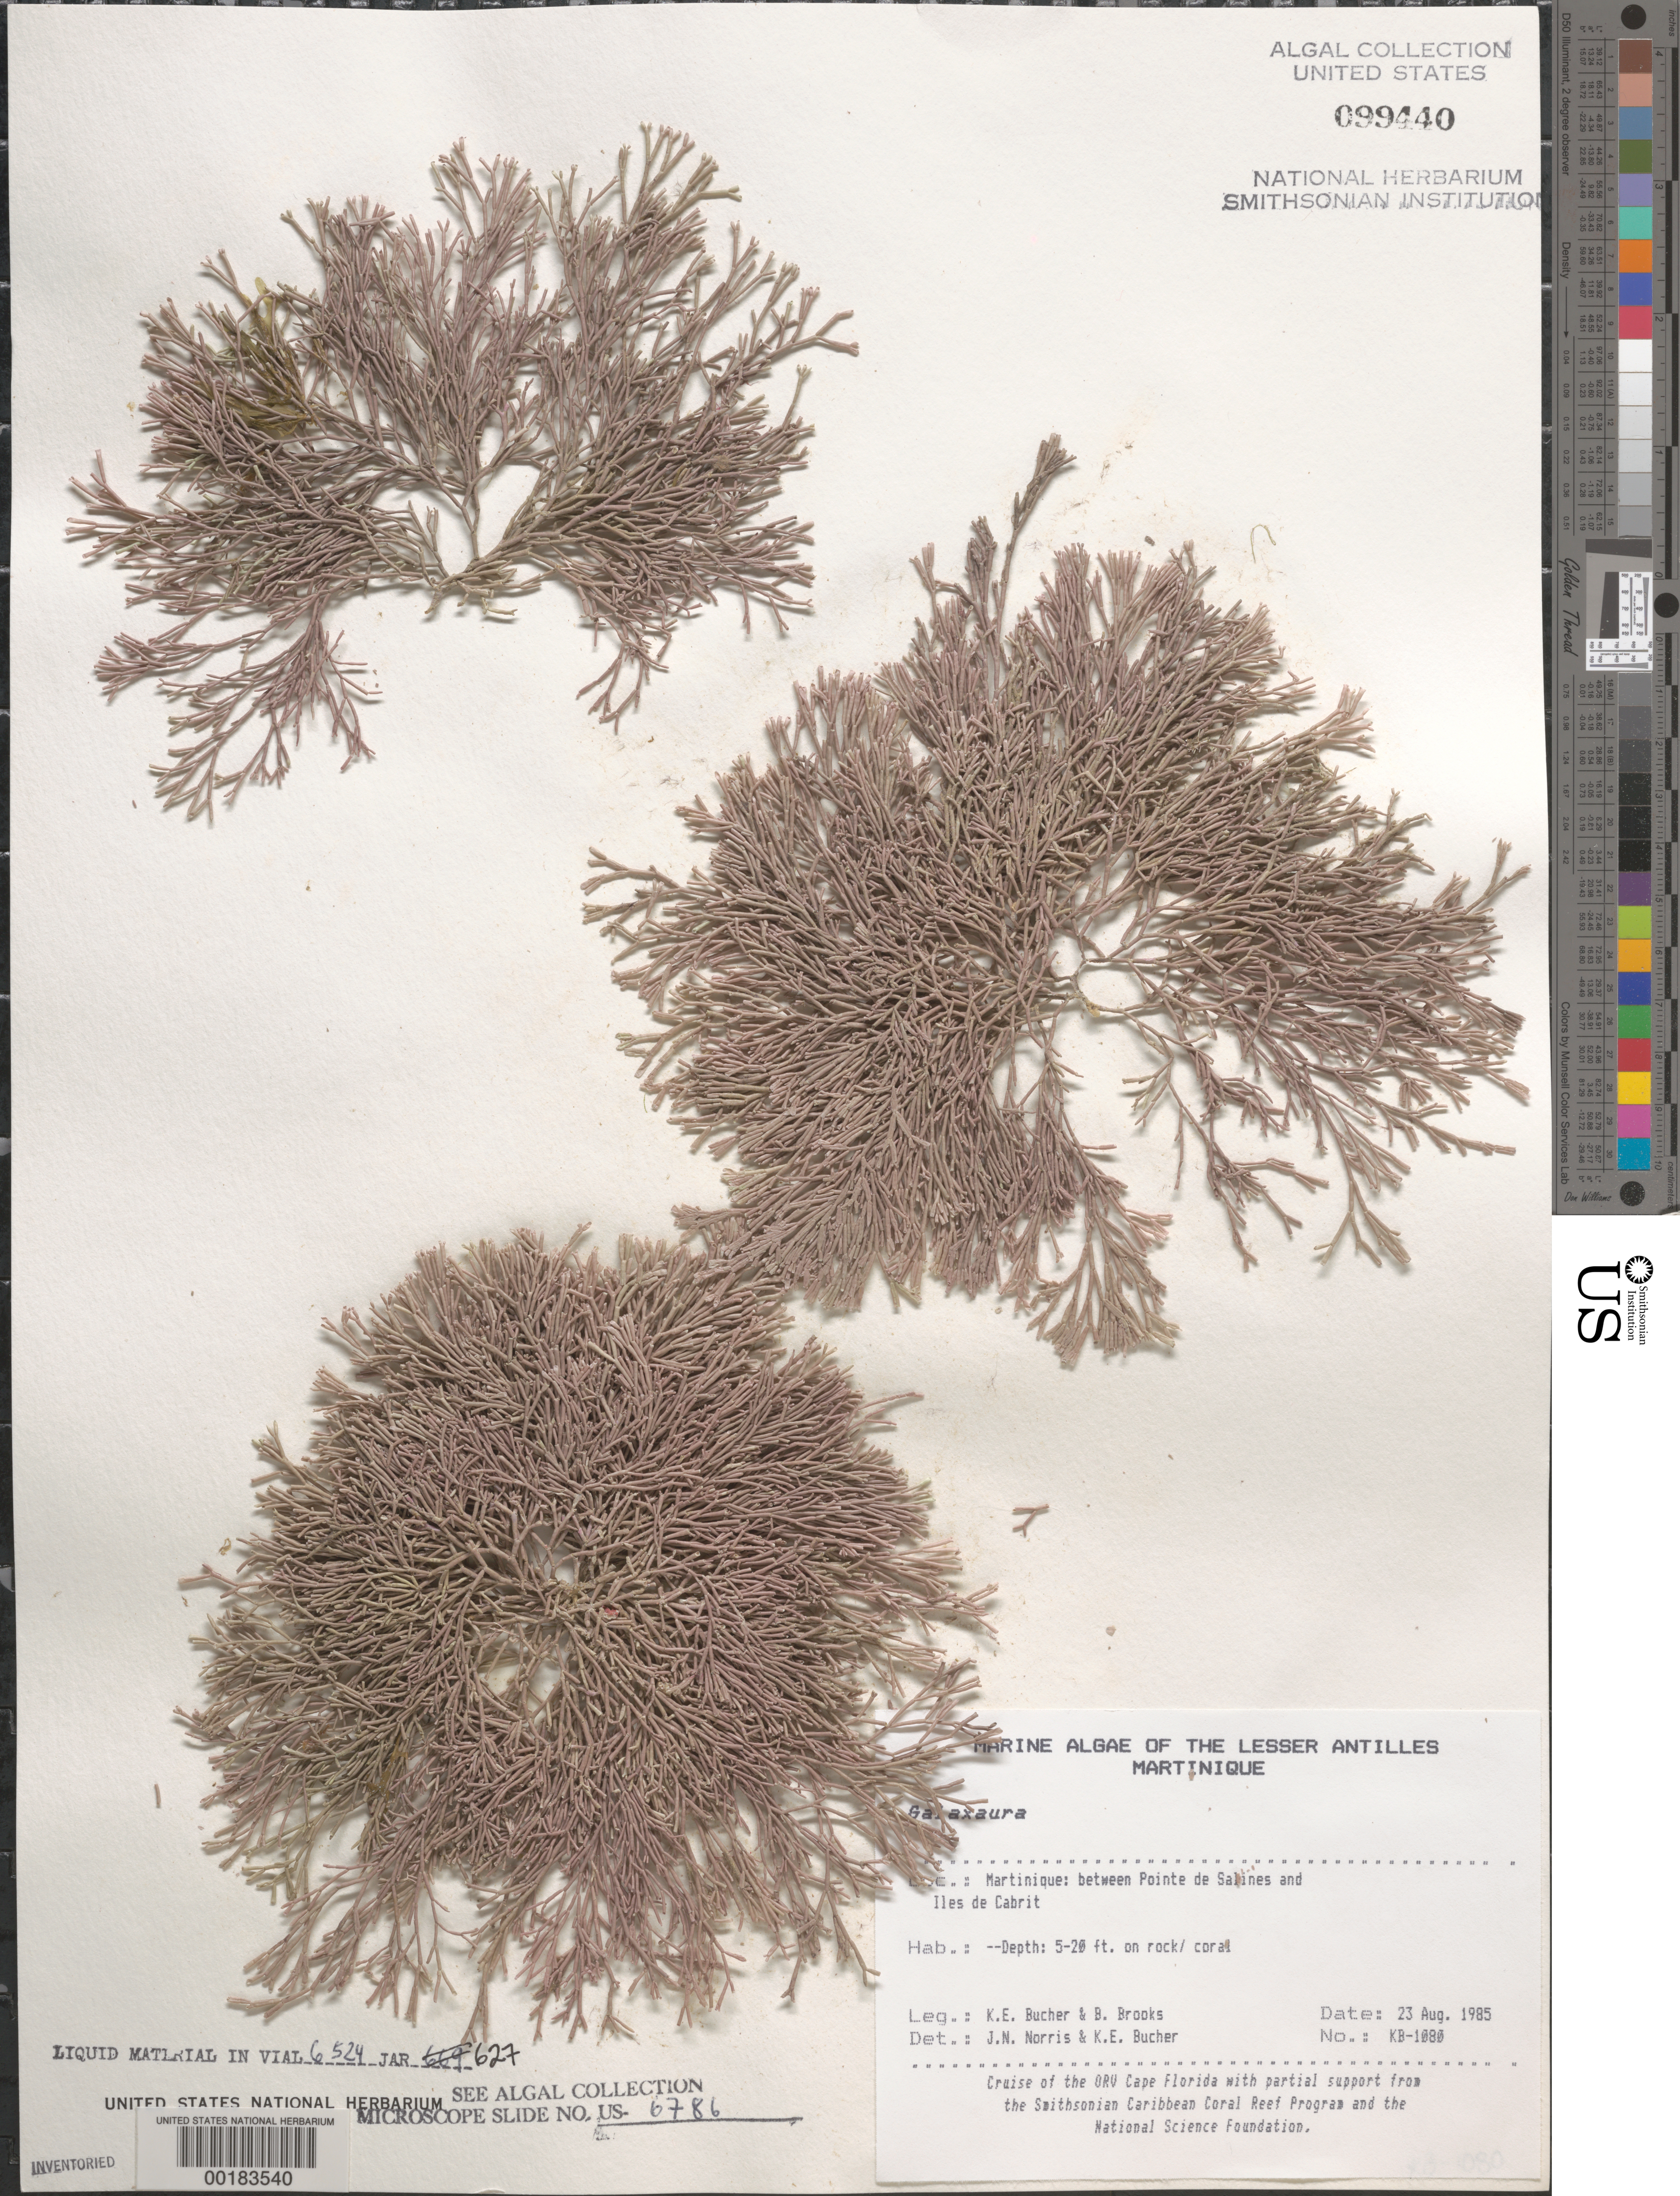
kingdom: Plantae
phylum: Rhodophyta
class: Florideophyceae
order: Nemaliales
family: Galaxauraceae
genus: Galaxaura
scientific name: Galaxaura sp.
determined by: Norris, J. N.; Bucher, K. E.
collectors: K. E. Bucher & B. Brooks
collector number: Kb-1080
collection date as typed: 23 Aug 1985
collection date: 1985-08-23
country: Martinique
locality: Between Pointe de Salines and Iles de Cabrit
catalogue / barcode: US 99440